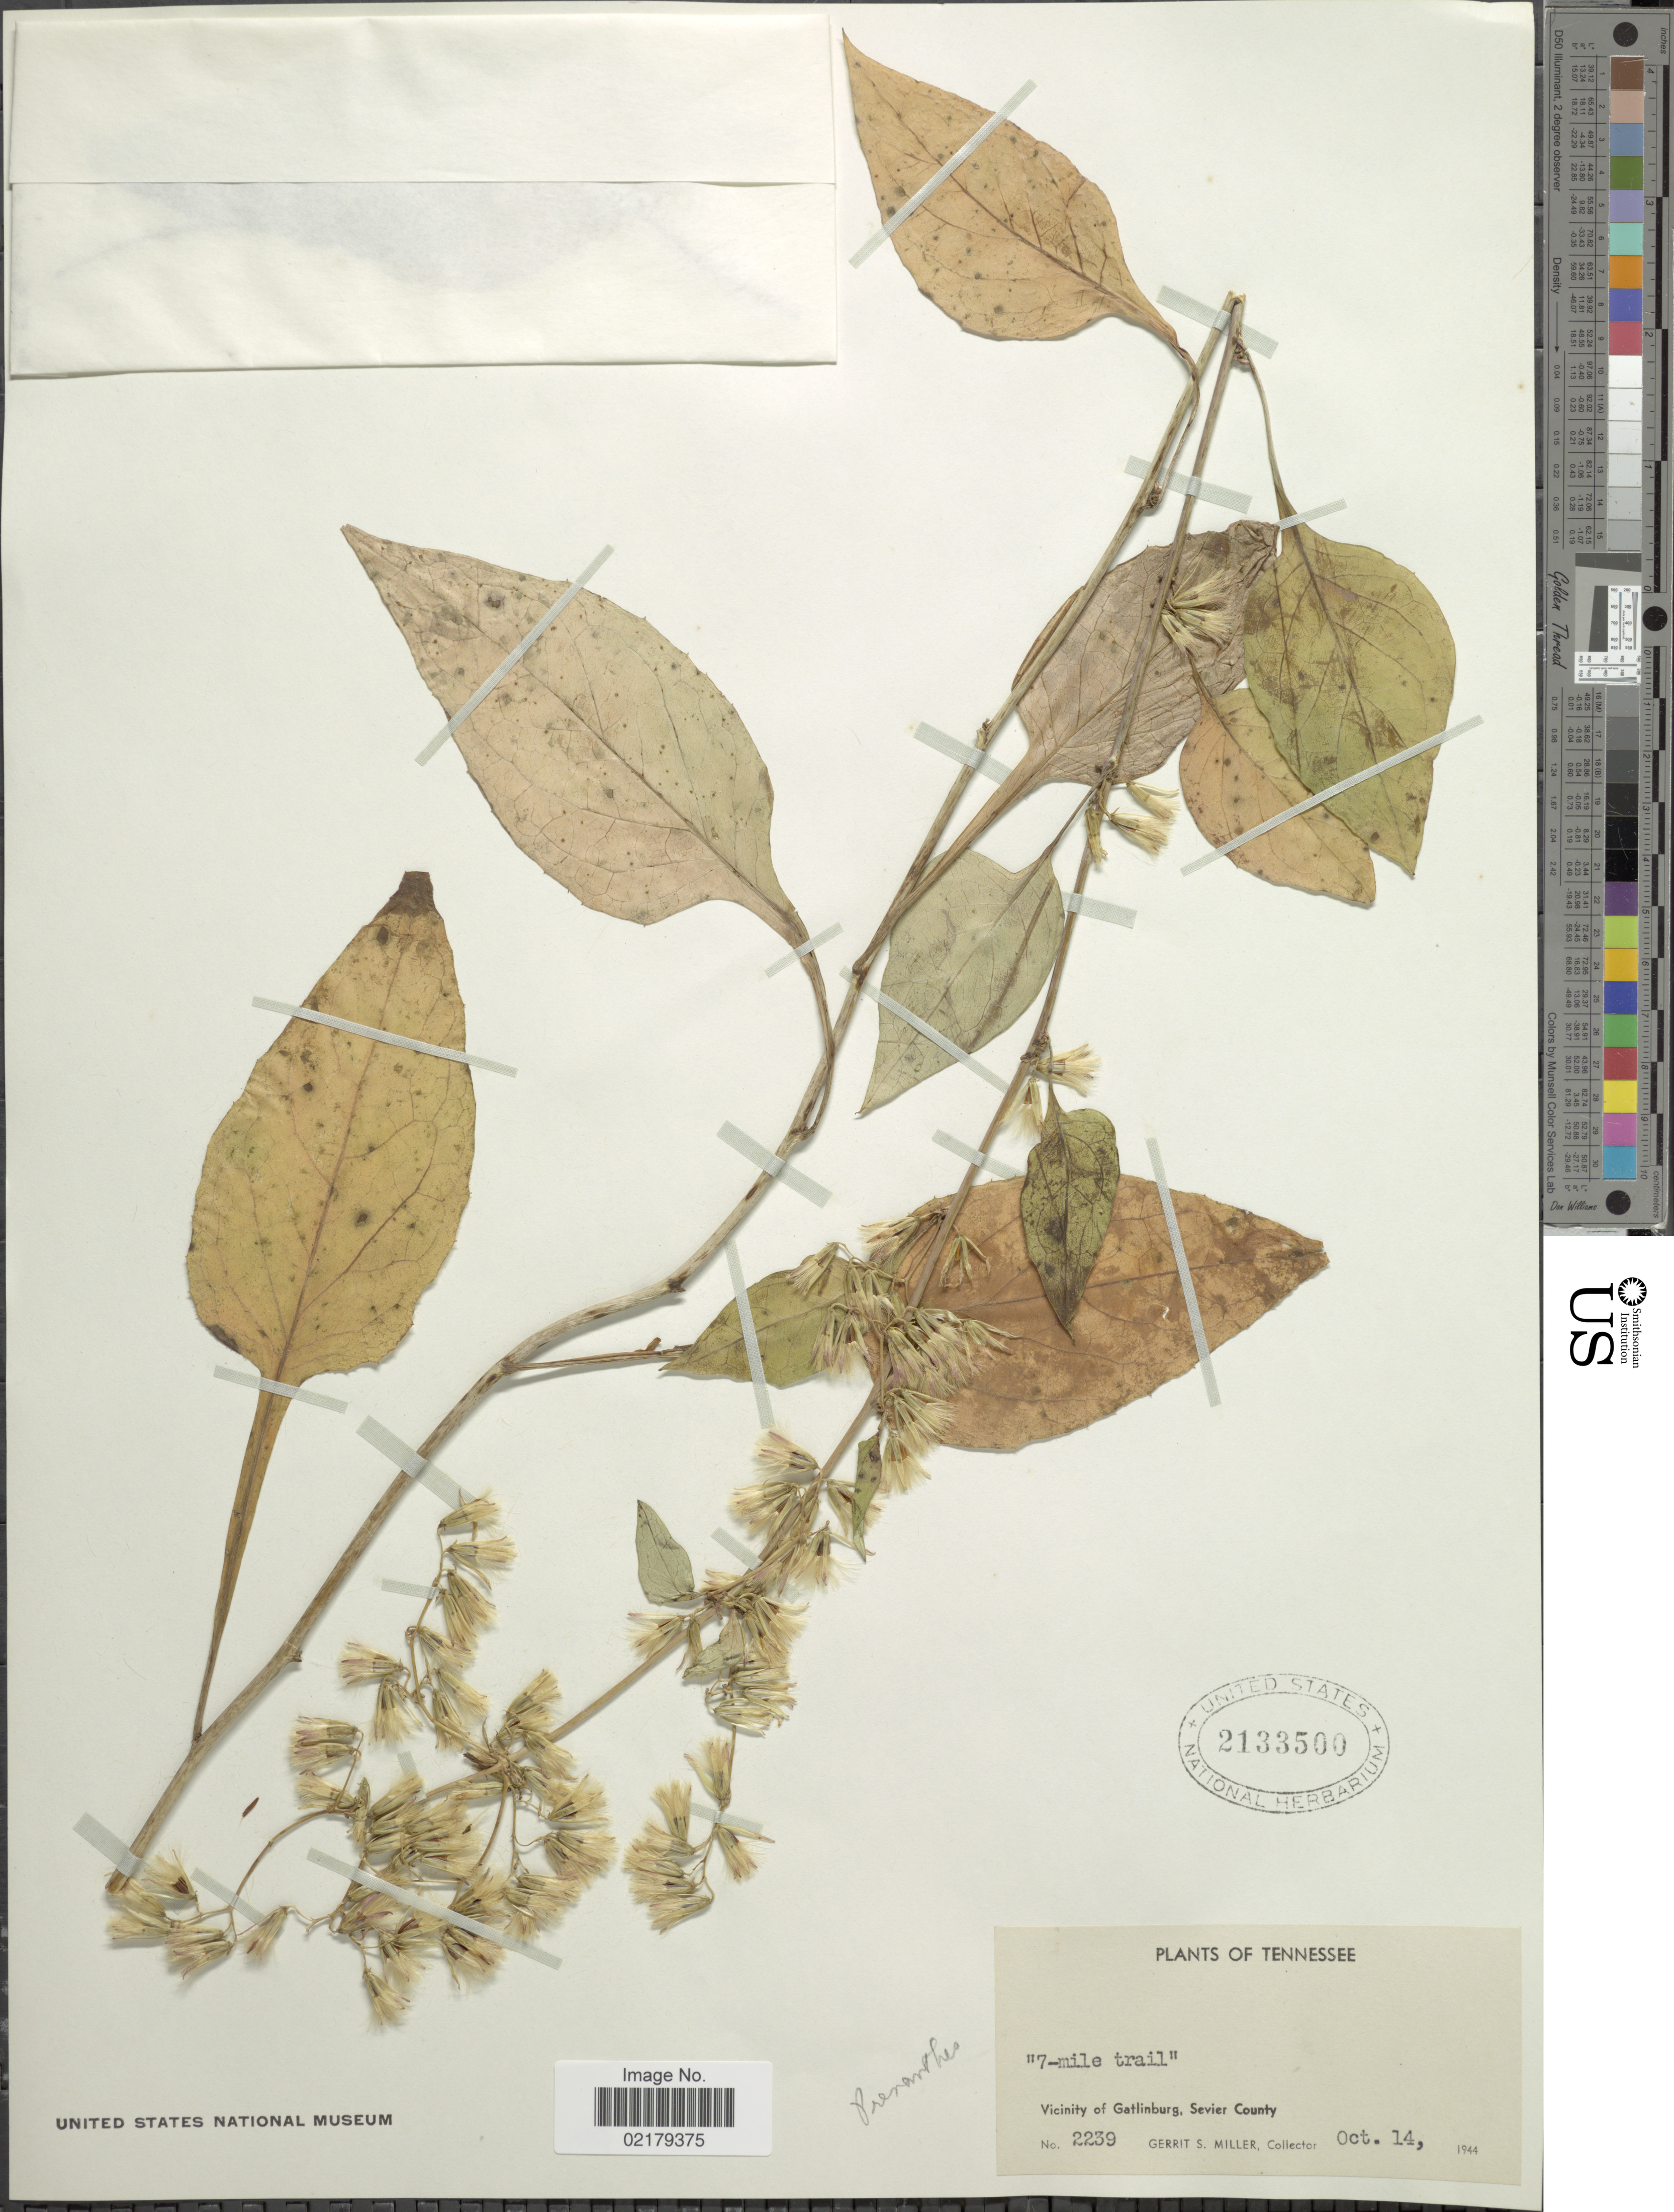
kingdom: Plantae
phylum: Tracheophyta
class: Magnoliopsida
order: Asterales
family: Asteraceae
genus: Prenanthes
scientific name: Prenanthes sp.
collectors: G. S. Miller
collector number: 2239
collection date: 1944-10-14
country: United States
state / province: Tennessee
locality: '7-mile trail' Vicinity of Gatlinburg, Sevier County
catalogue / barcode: US 2133500